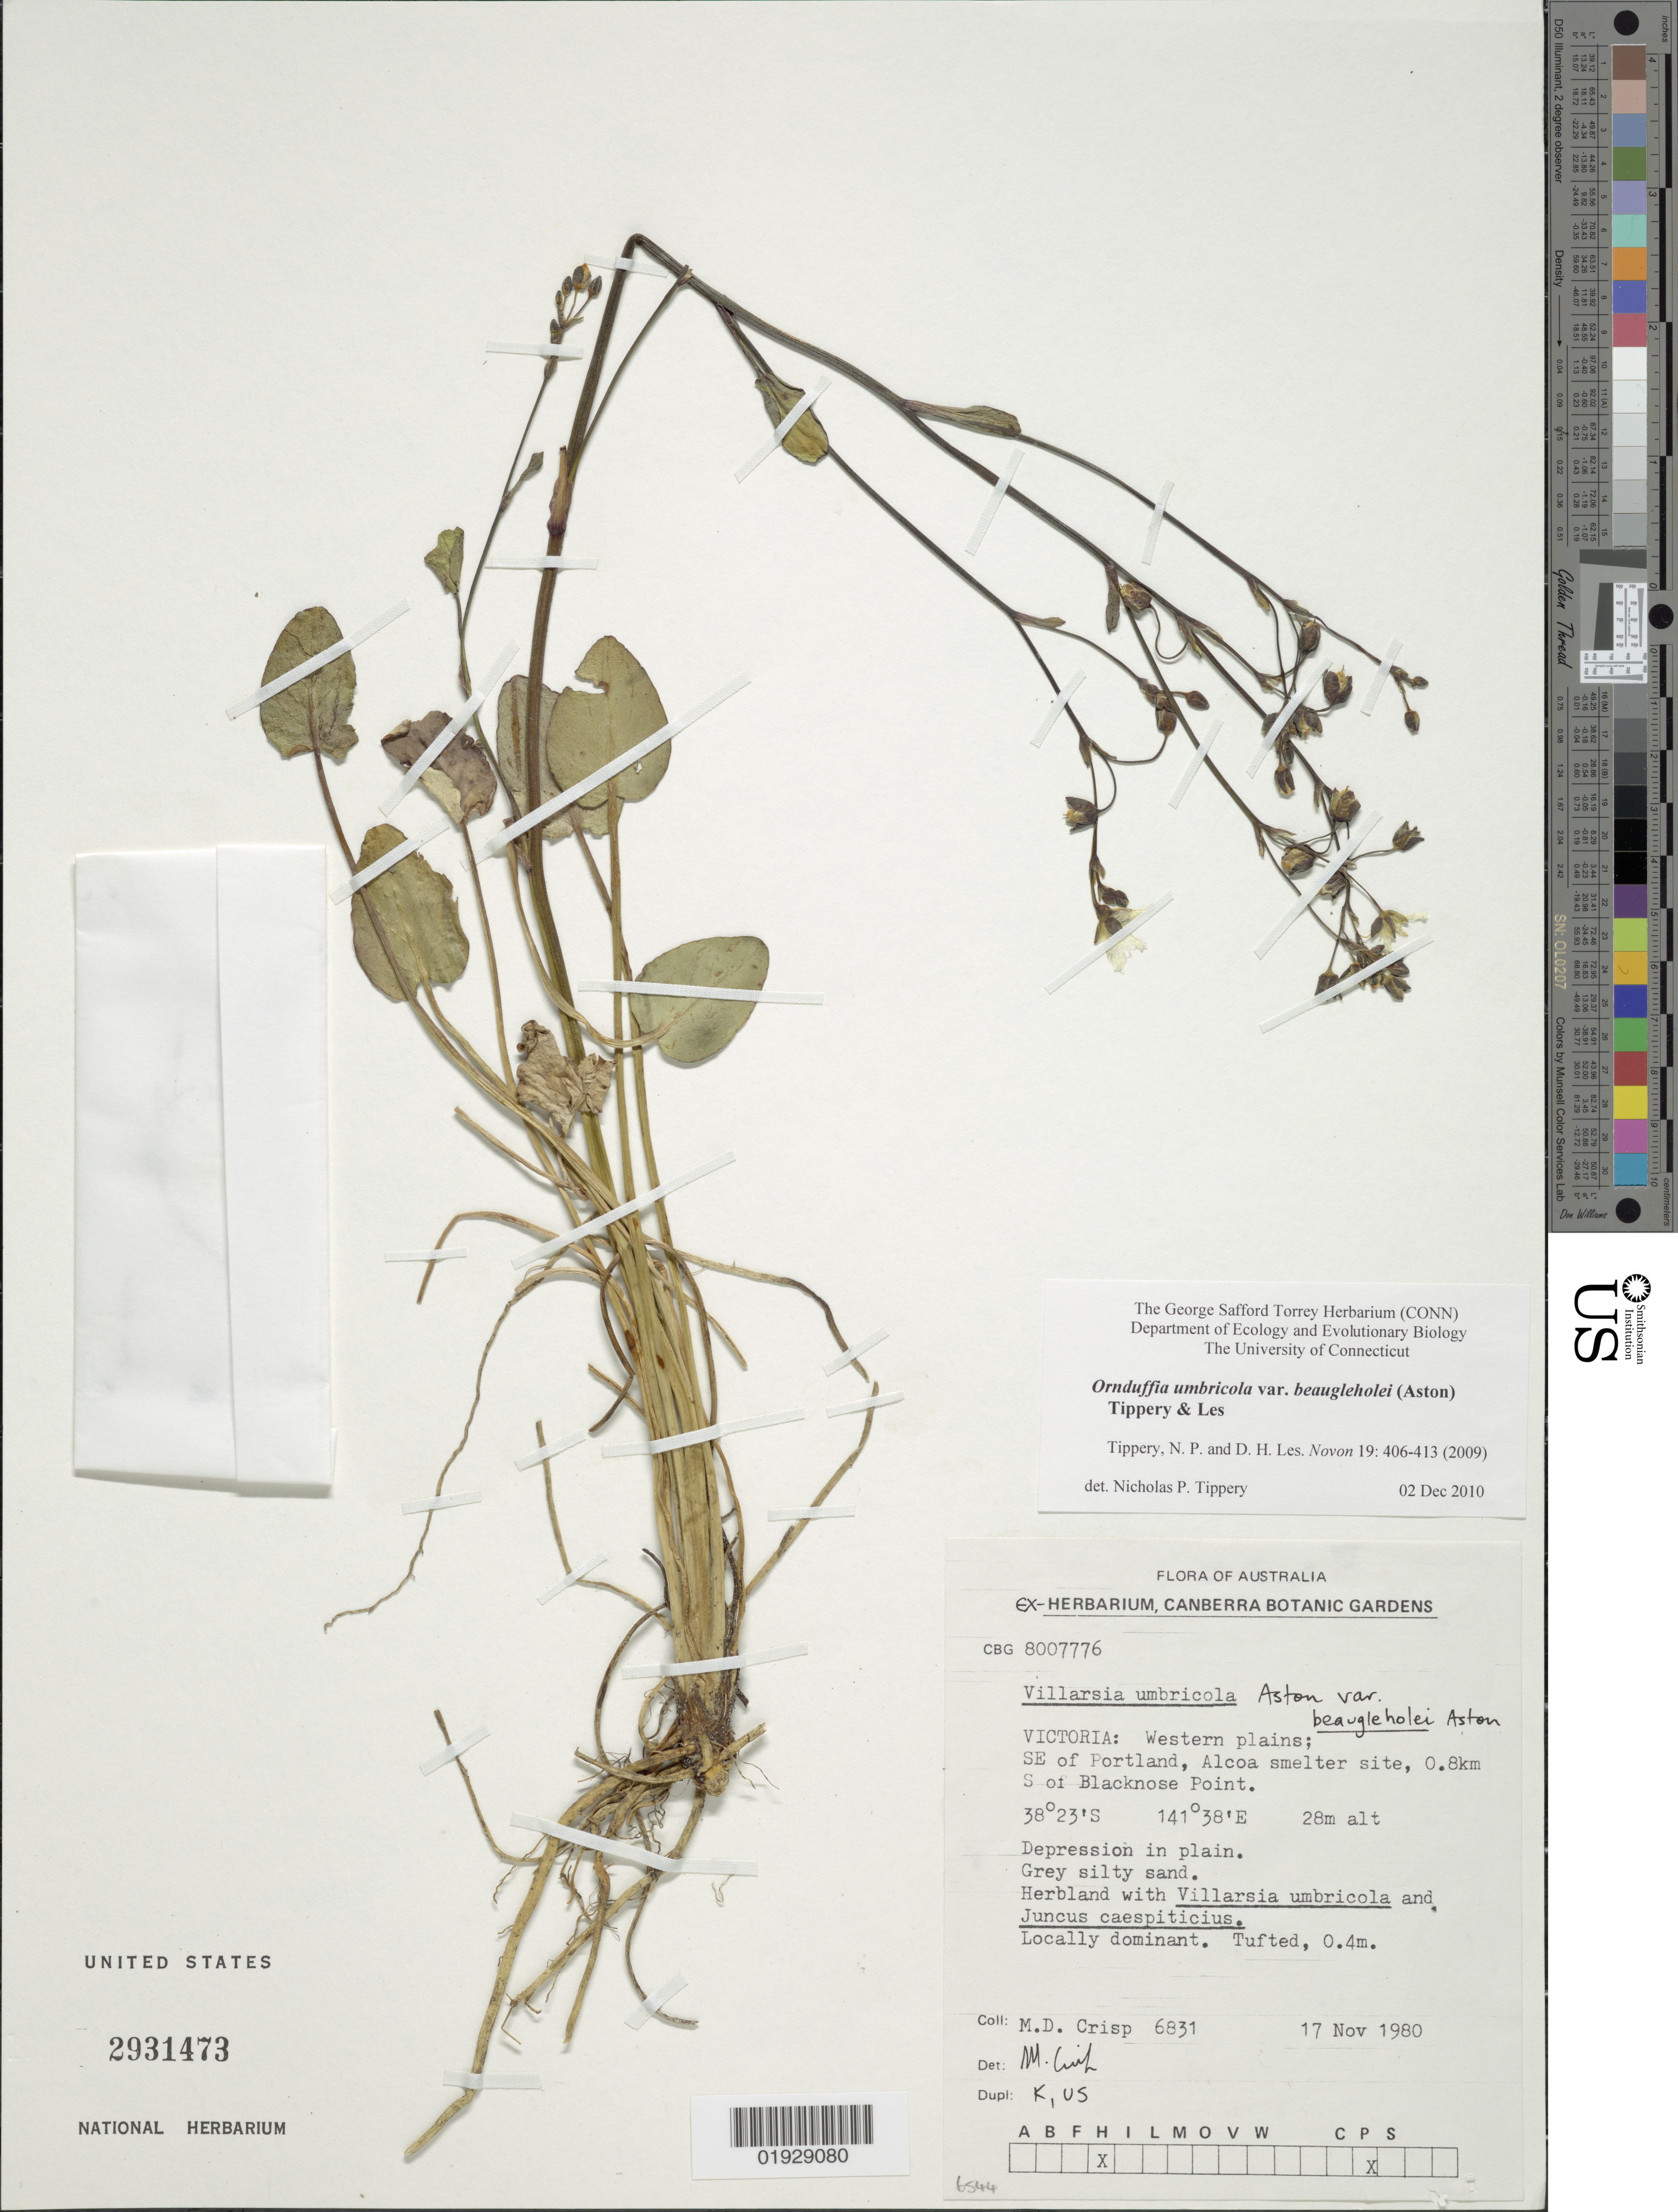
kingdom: Plantae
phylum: Tracheophyta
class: Magnoliopsida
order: Asterales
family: Menyanthaceae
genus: Villarsia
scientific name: Villarsia umbricola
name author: Aston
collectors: M. Crisp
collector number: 6831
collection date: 1980-11-17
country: Australia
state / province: Victoria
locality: Victoria: Western plains; SE of Portland, Alcoa smelter side, 0.8km S of Blacknose Point.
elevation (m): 28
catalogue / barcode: US 2931473